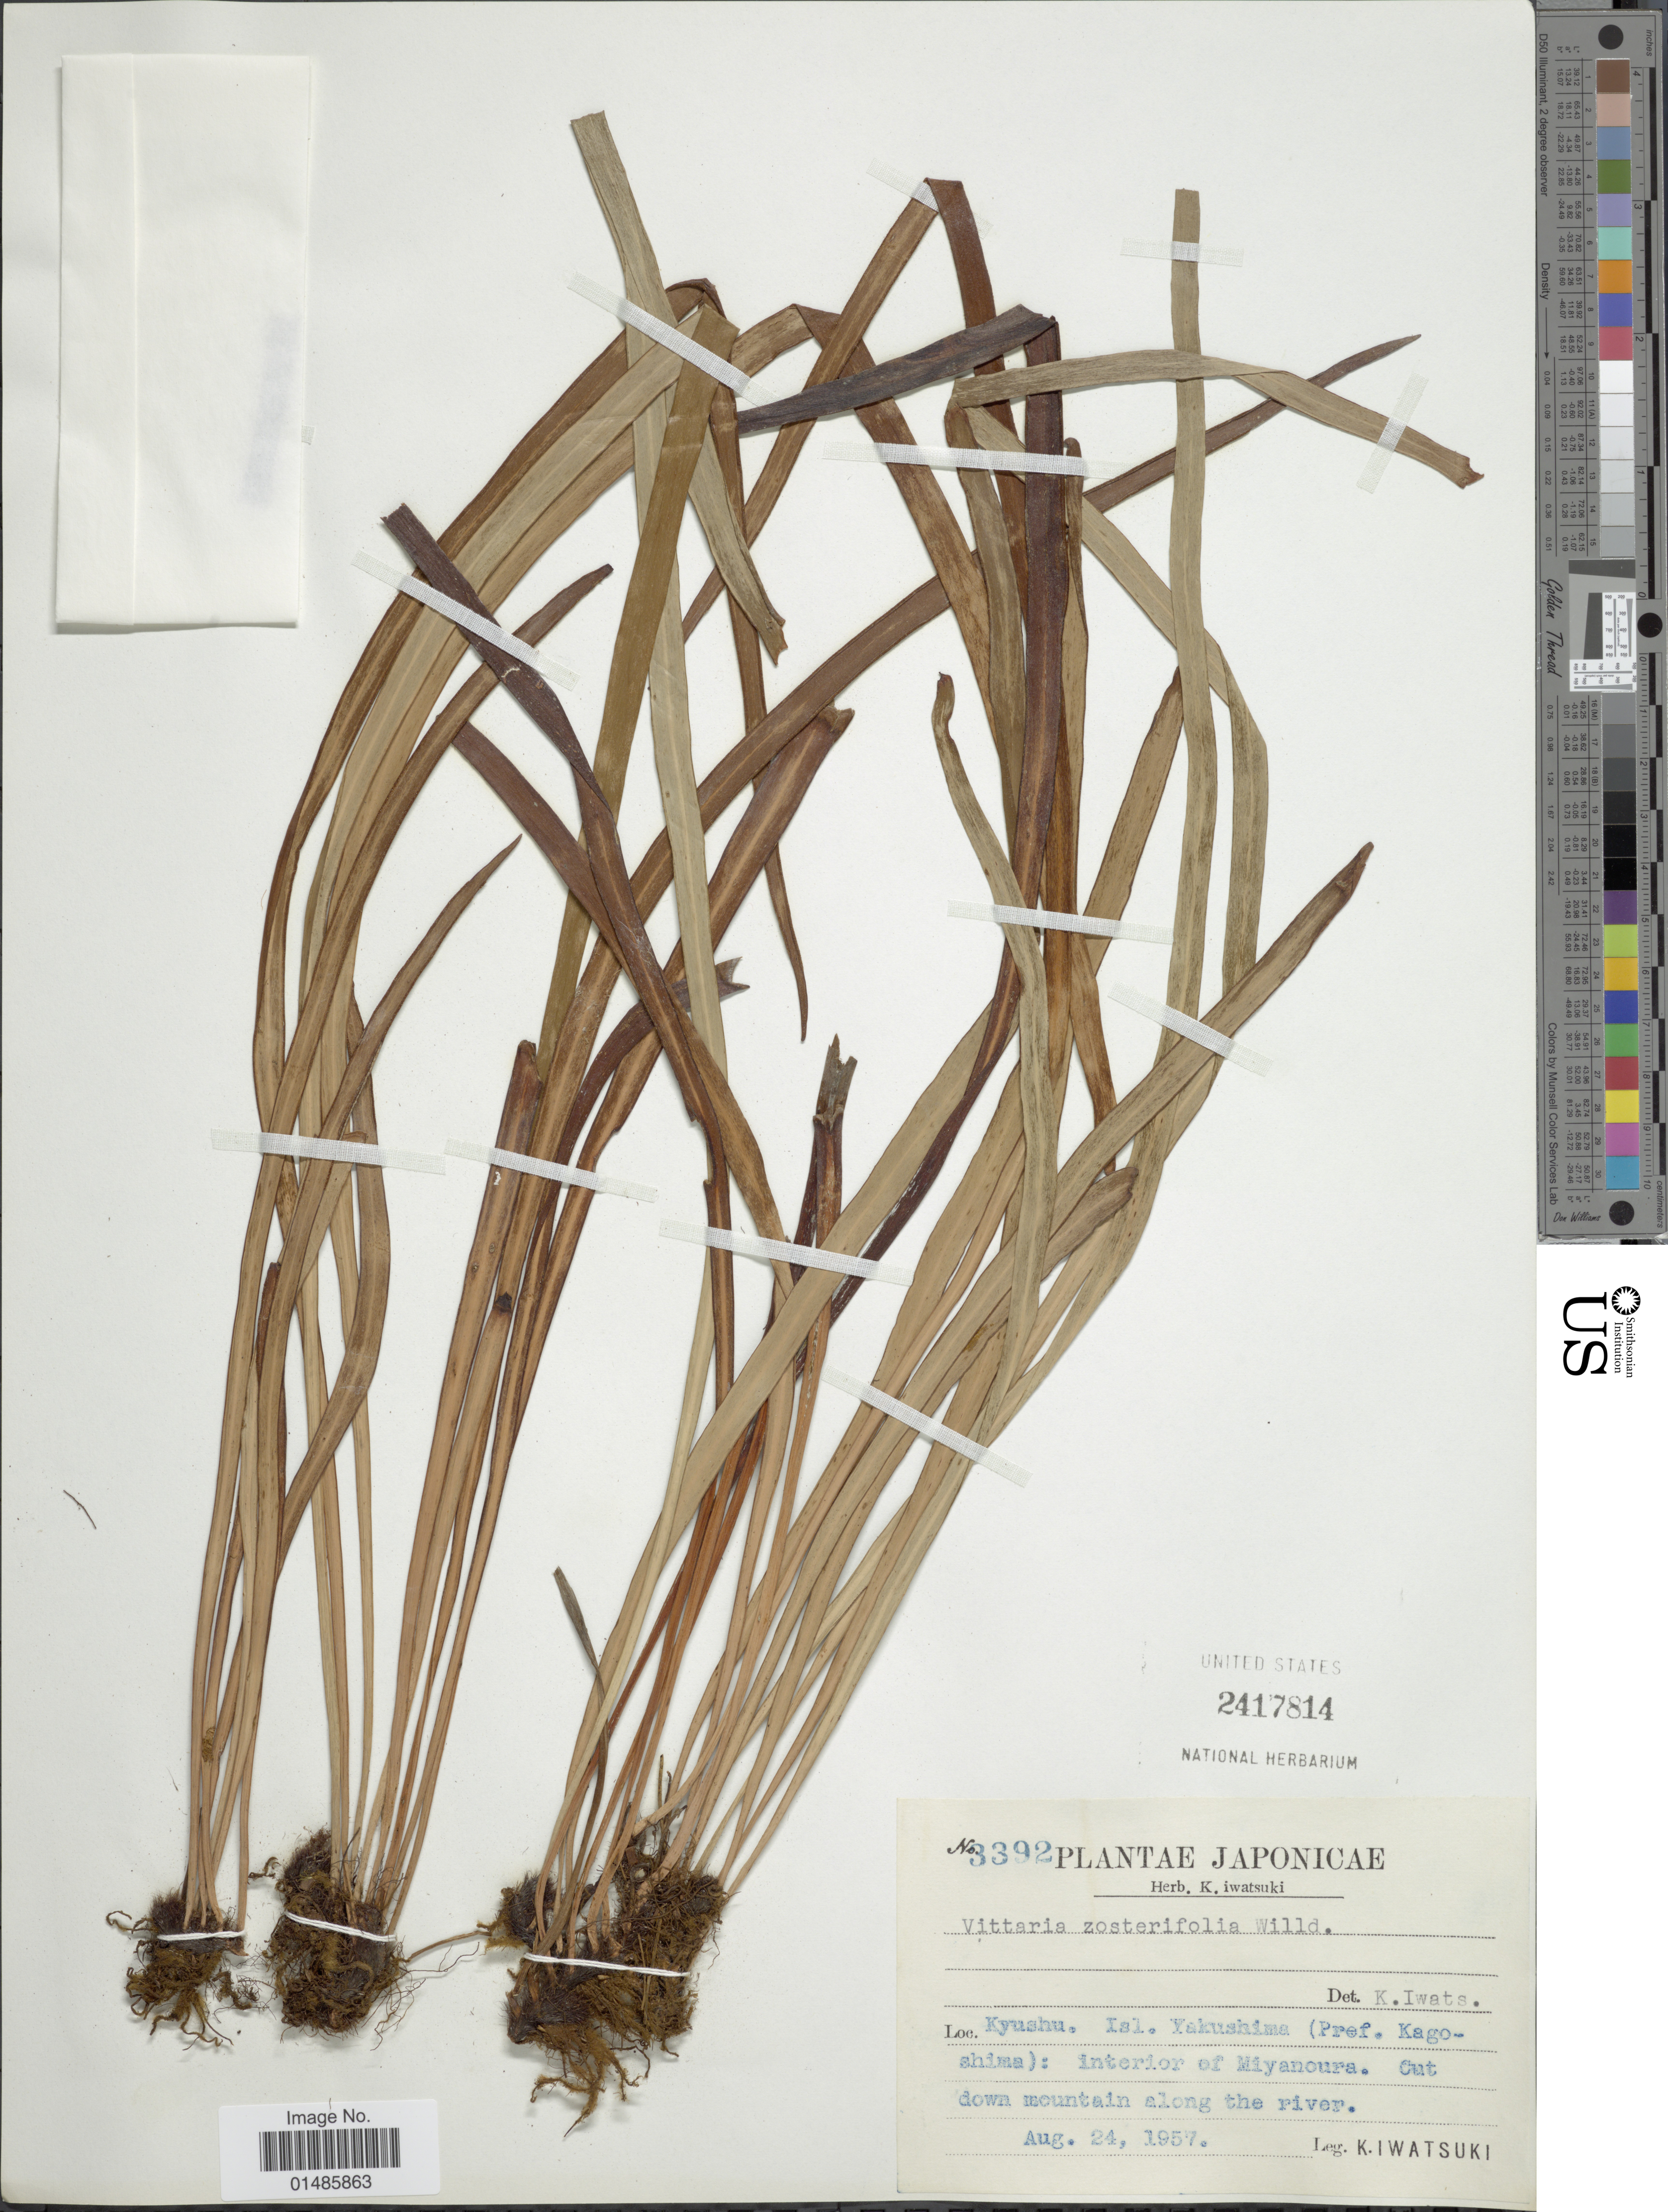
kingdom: Plantae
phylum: Tracheophyta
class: Polypodiopsida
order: Polypodiales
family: Pteridaceae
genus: Haplopteris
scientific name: Haplopteris zosterifolia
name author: (Willd.) E.H. Crane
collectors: K. Iwatsuki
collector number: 3392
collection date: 1957-08-24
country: Japan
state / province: Kagosima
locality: Kyushu. Isl. Yakushima (Pref. Kagoshima): interior of Miyanoura.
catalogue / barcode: US 2417814